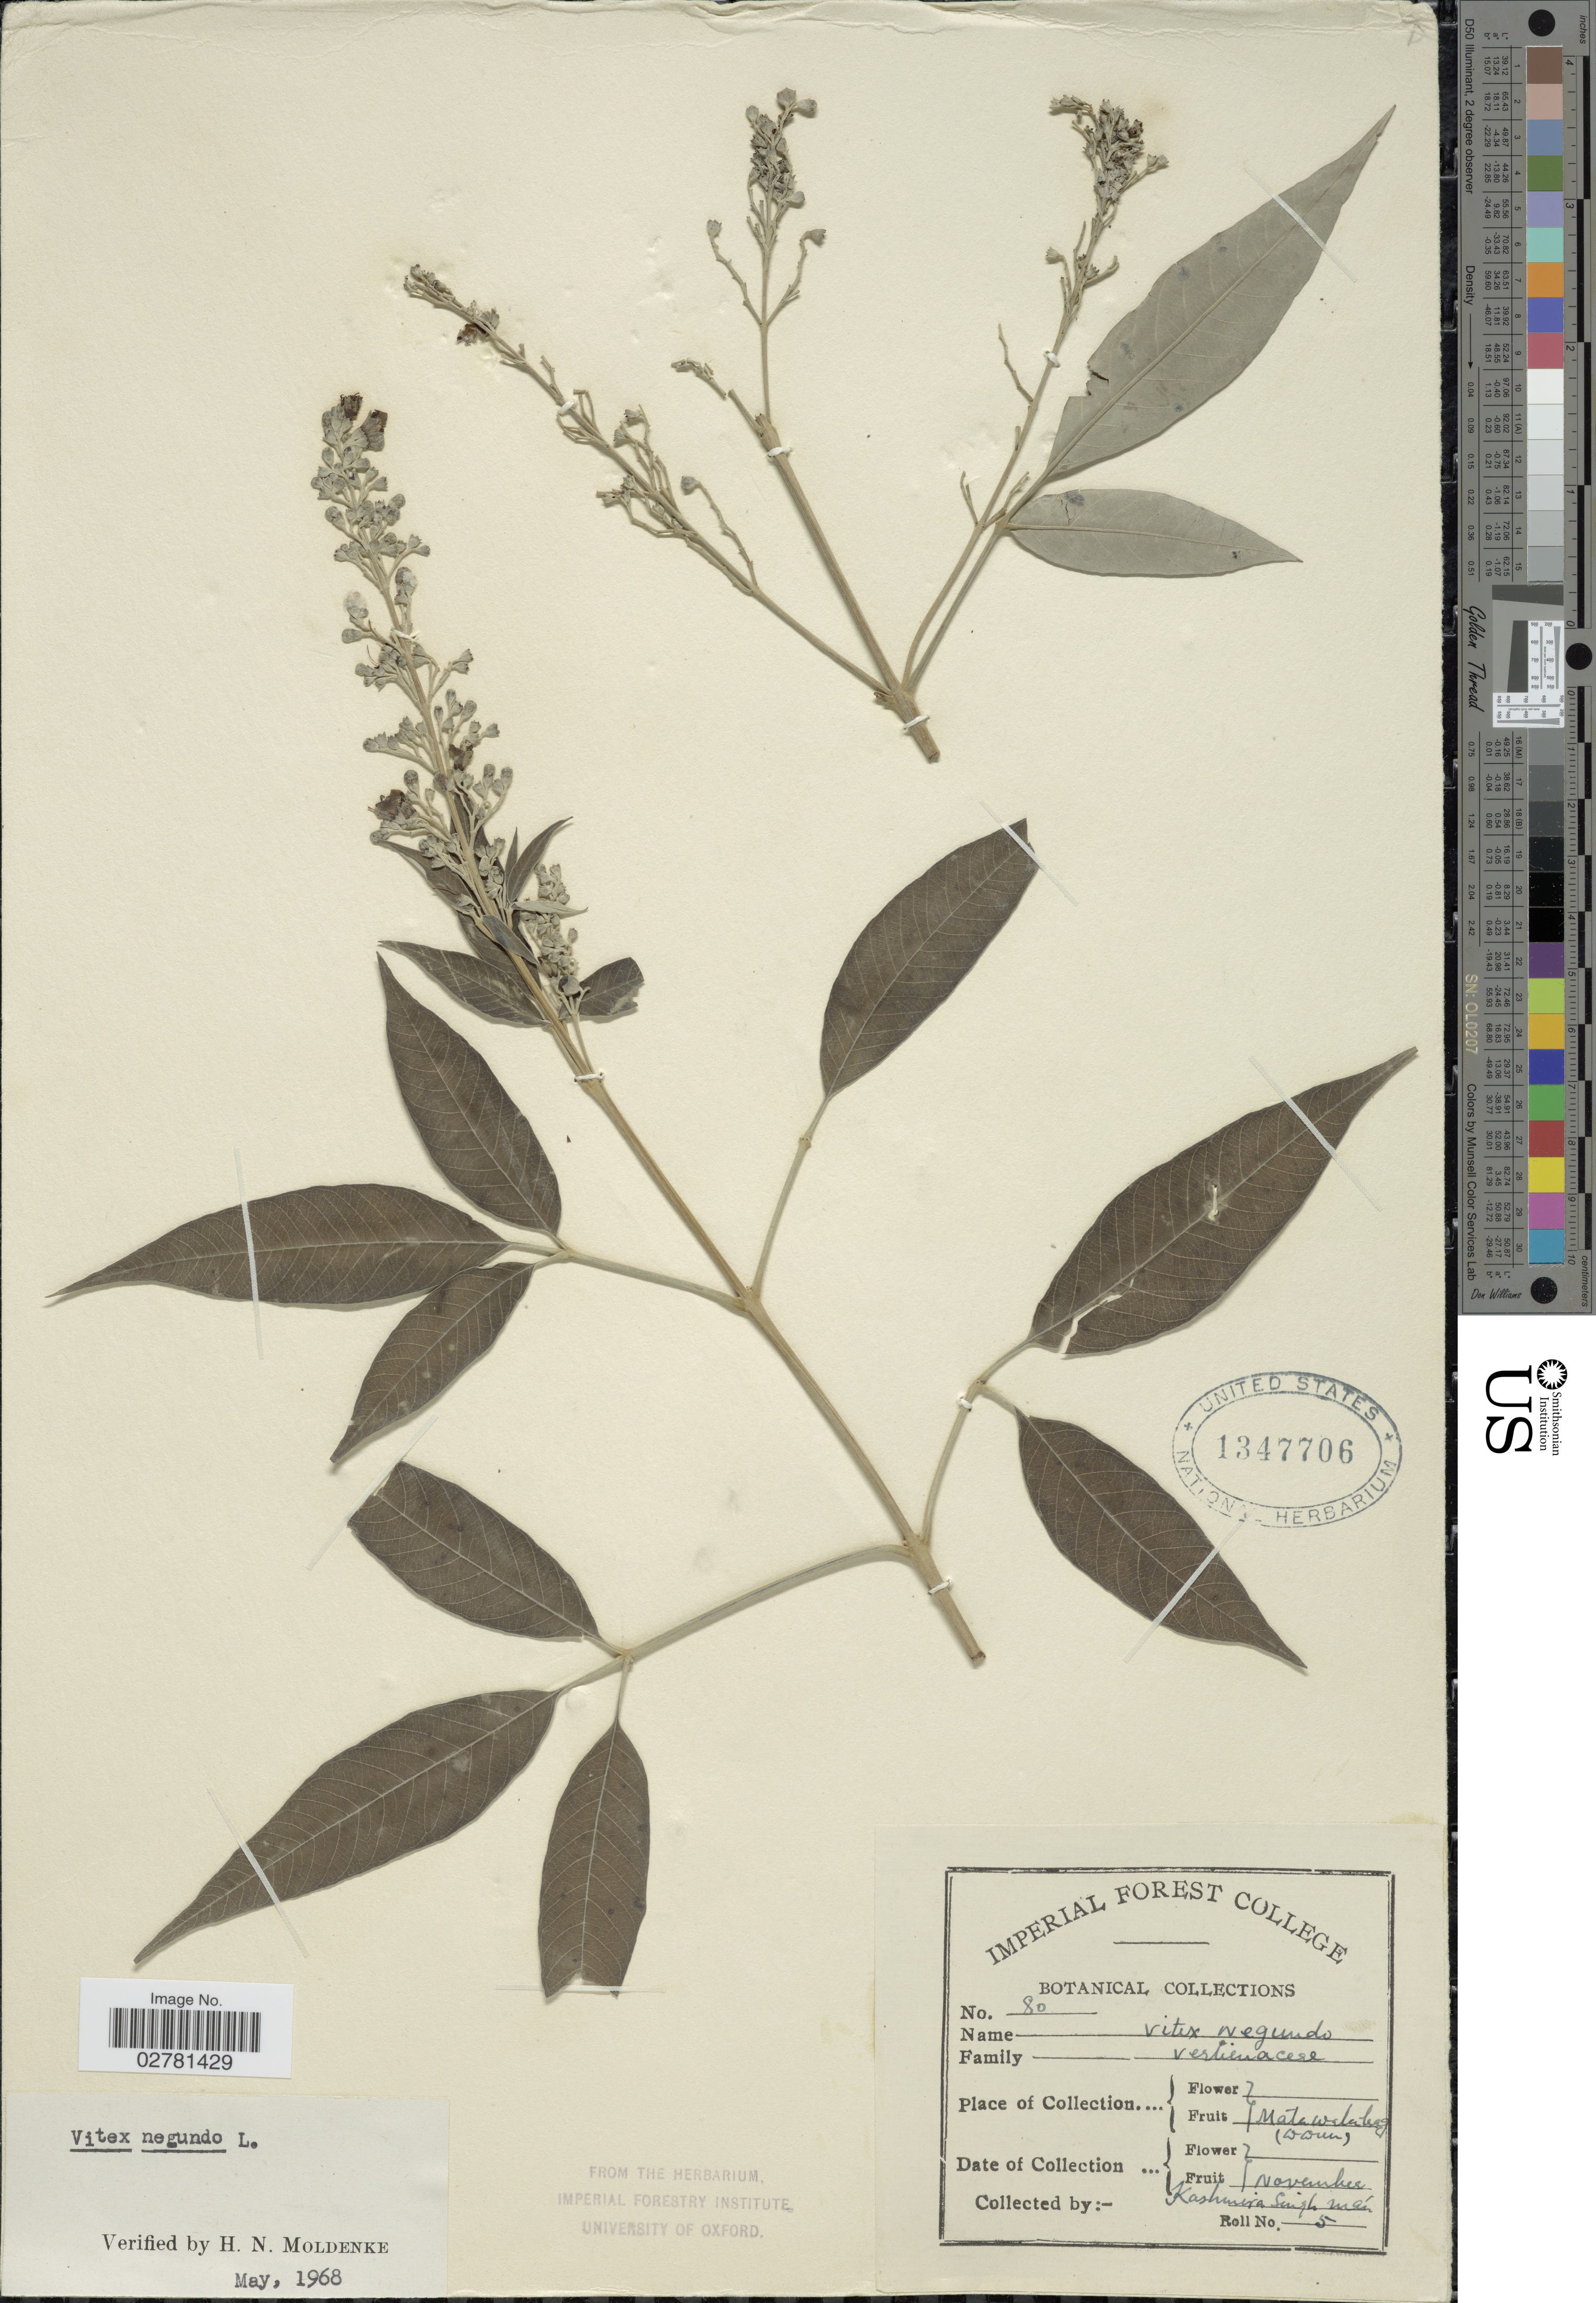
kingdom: Plantae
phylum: Tracheophyta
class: Magnoliopsida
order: Lamiales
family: Lamiaceae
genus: Vitex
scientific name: Vitex negundo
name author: L.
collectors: K. Man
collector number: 5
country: India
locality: Matawalakag [interpreted] (D. Dun)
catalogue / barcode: US 1347706